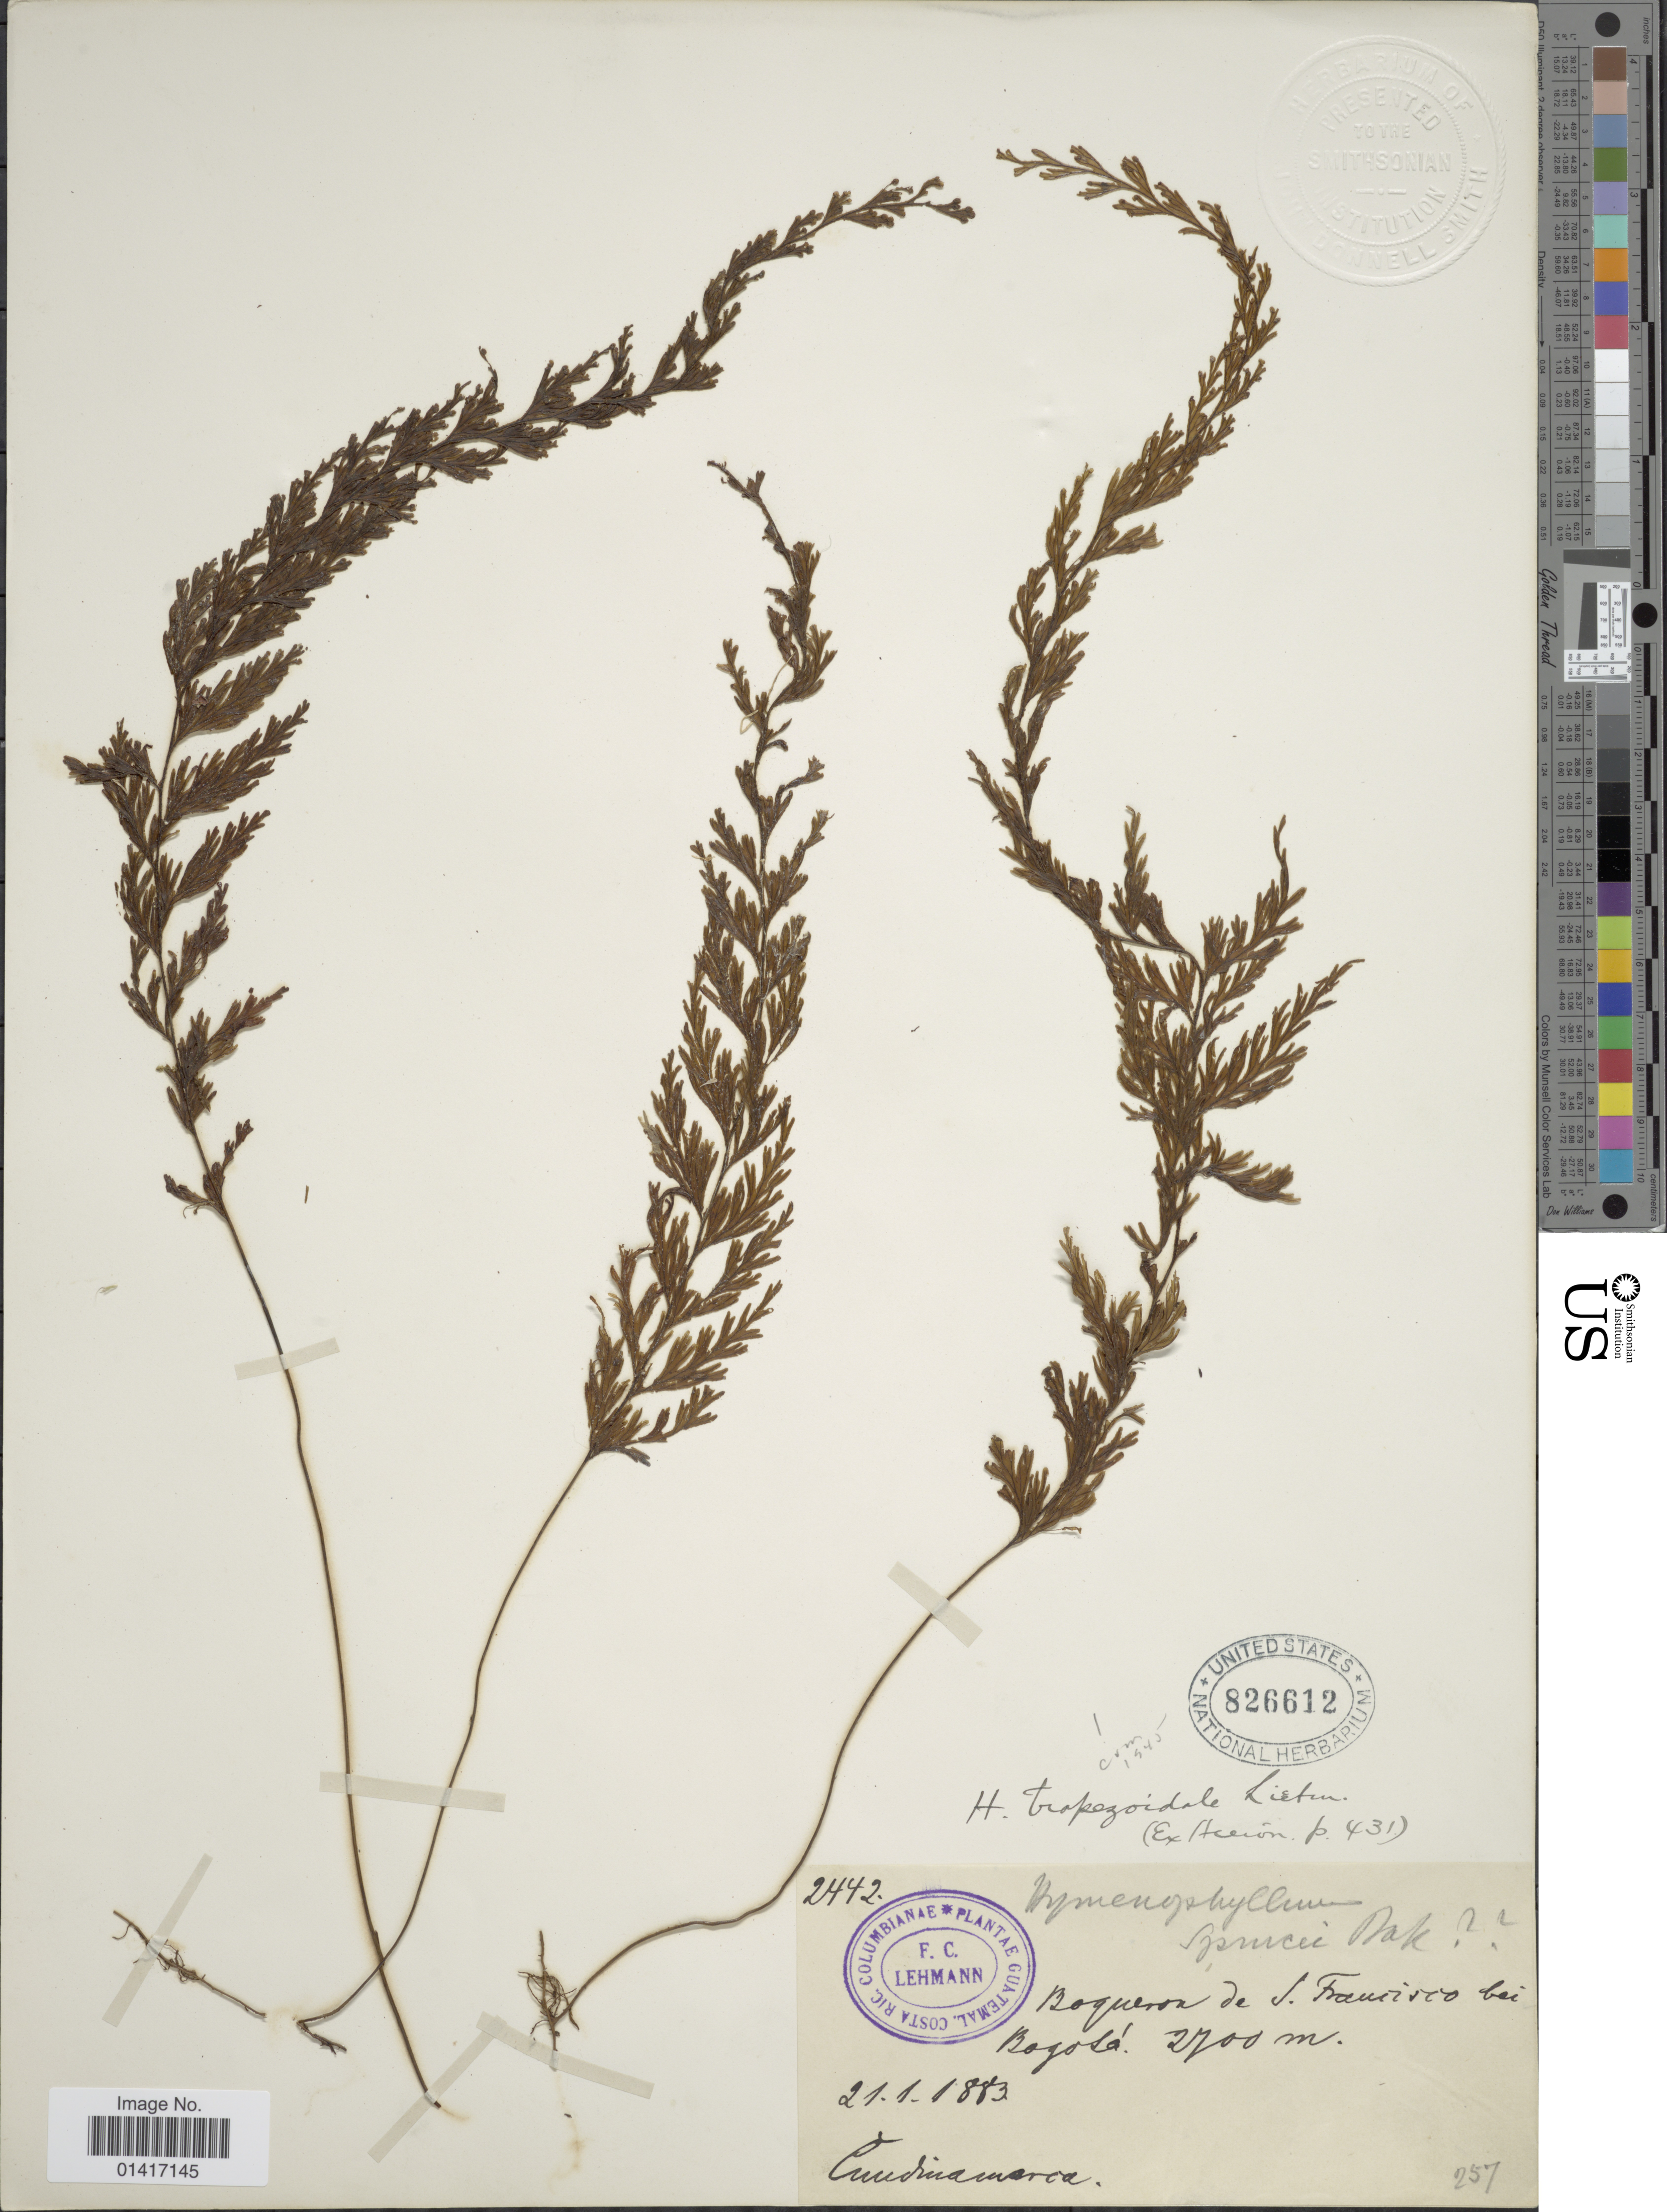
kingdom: Plantae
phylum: Tracheophyta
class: Polypodiopsida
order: Hymenophyllales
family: Hymenophyllaceae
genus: Hymenophyllum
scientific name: Hymenophyllum trapezoidale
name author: Liebm.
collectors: F. C. Lehmann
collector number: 2442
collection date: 1883-01-21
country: Colombia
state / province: Cundinamarca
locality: Boquera de S. Francisco bei. Bogota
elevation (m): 2700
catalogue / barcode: US 826612